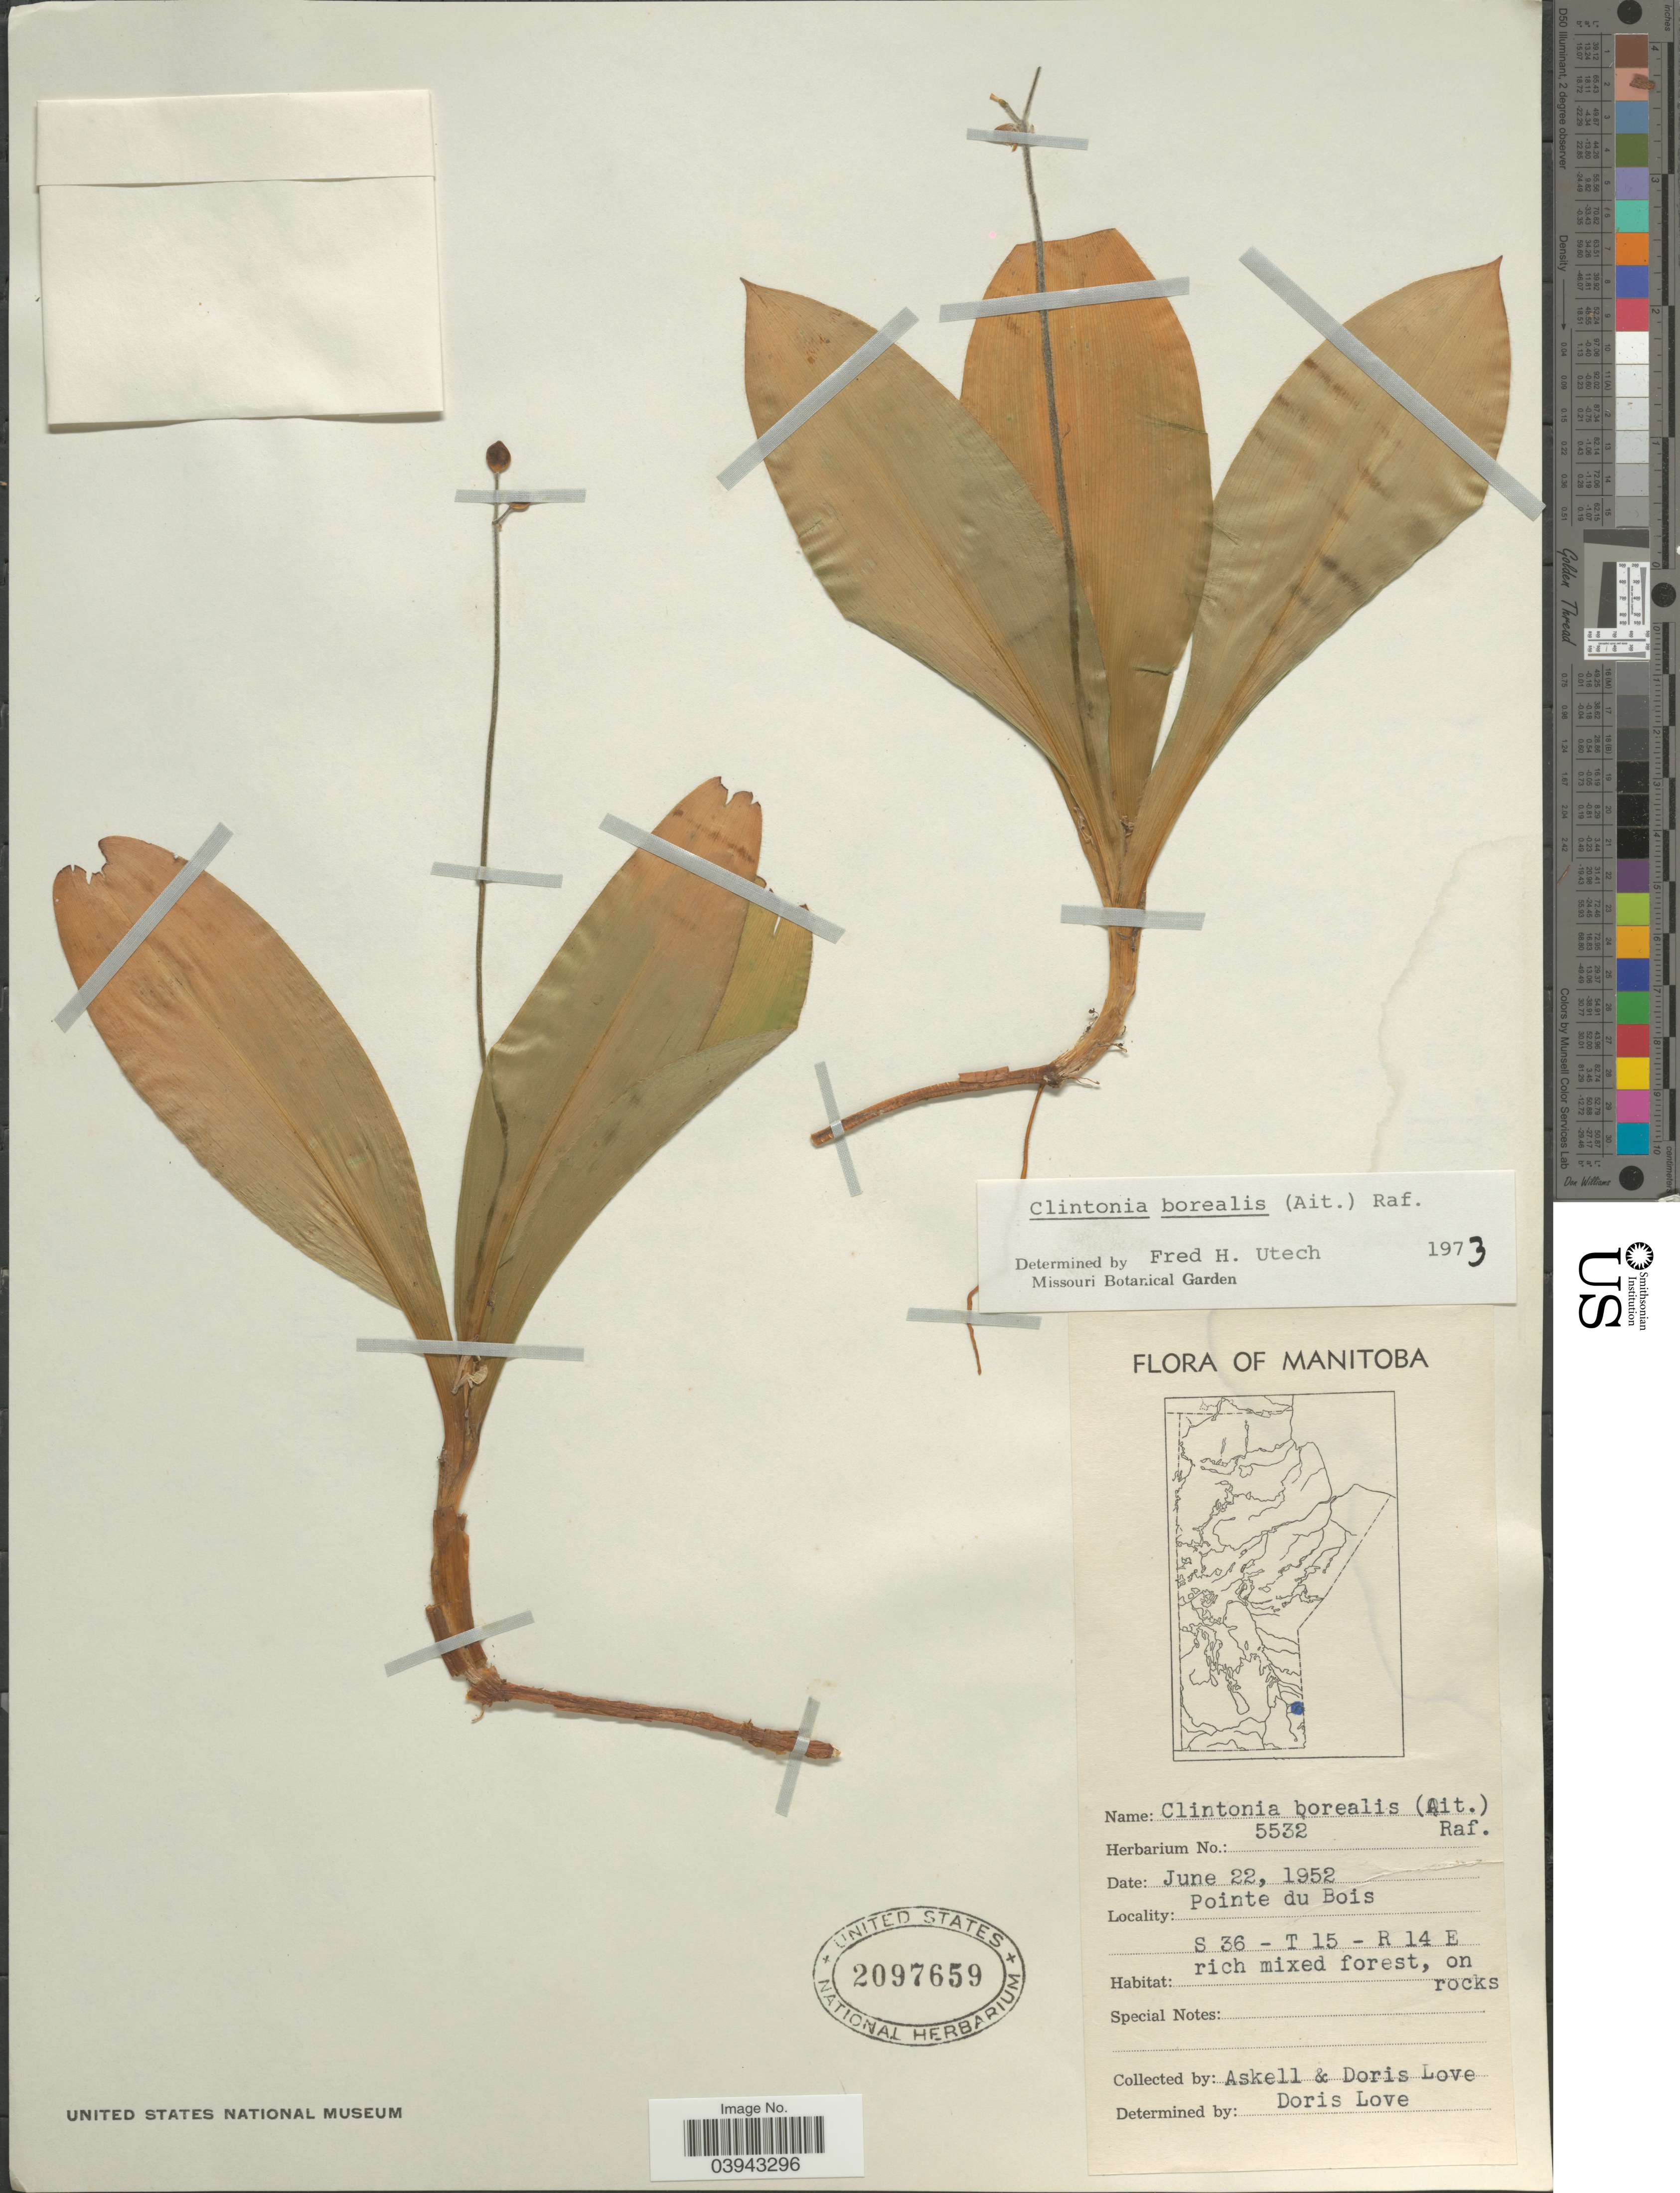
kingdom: Plantae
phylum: Tracheophyta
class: Liliopsida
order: Liliales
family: Liliaceae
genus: Clintonia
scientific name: Clintonia borealis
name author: (Aiton) Raf.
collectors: -. Askell & D. Löve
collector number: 5532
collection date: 1952-06-22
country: Canada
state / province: Manitoba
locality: Pointe du Bois. S 36 - T 15 - R 14 E.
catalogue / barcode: US 2097659